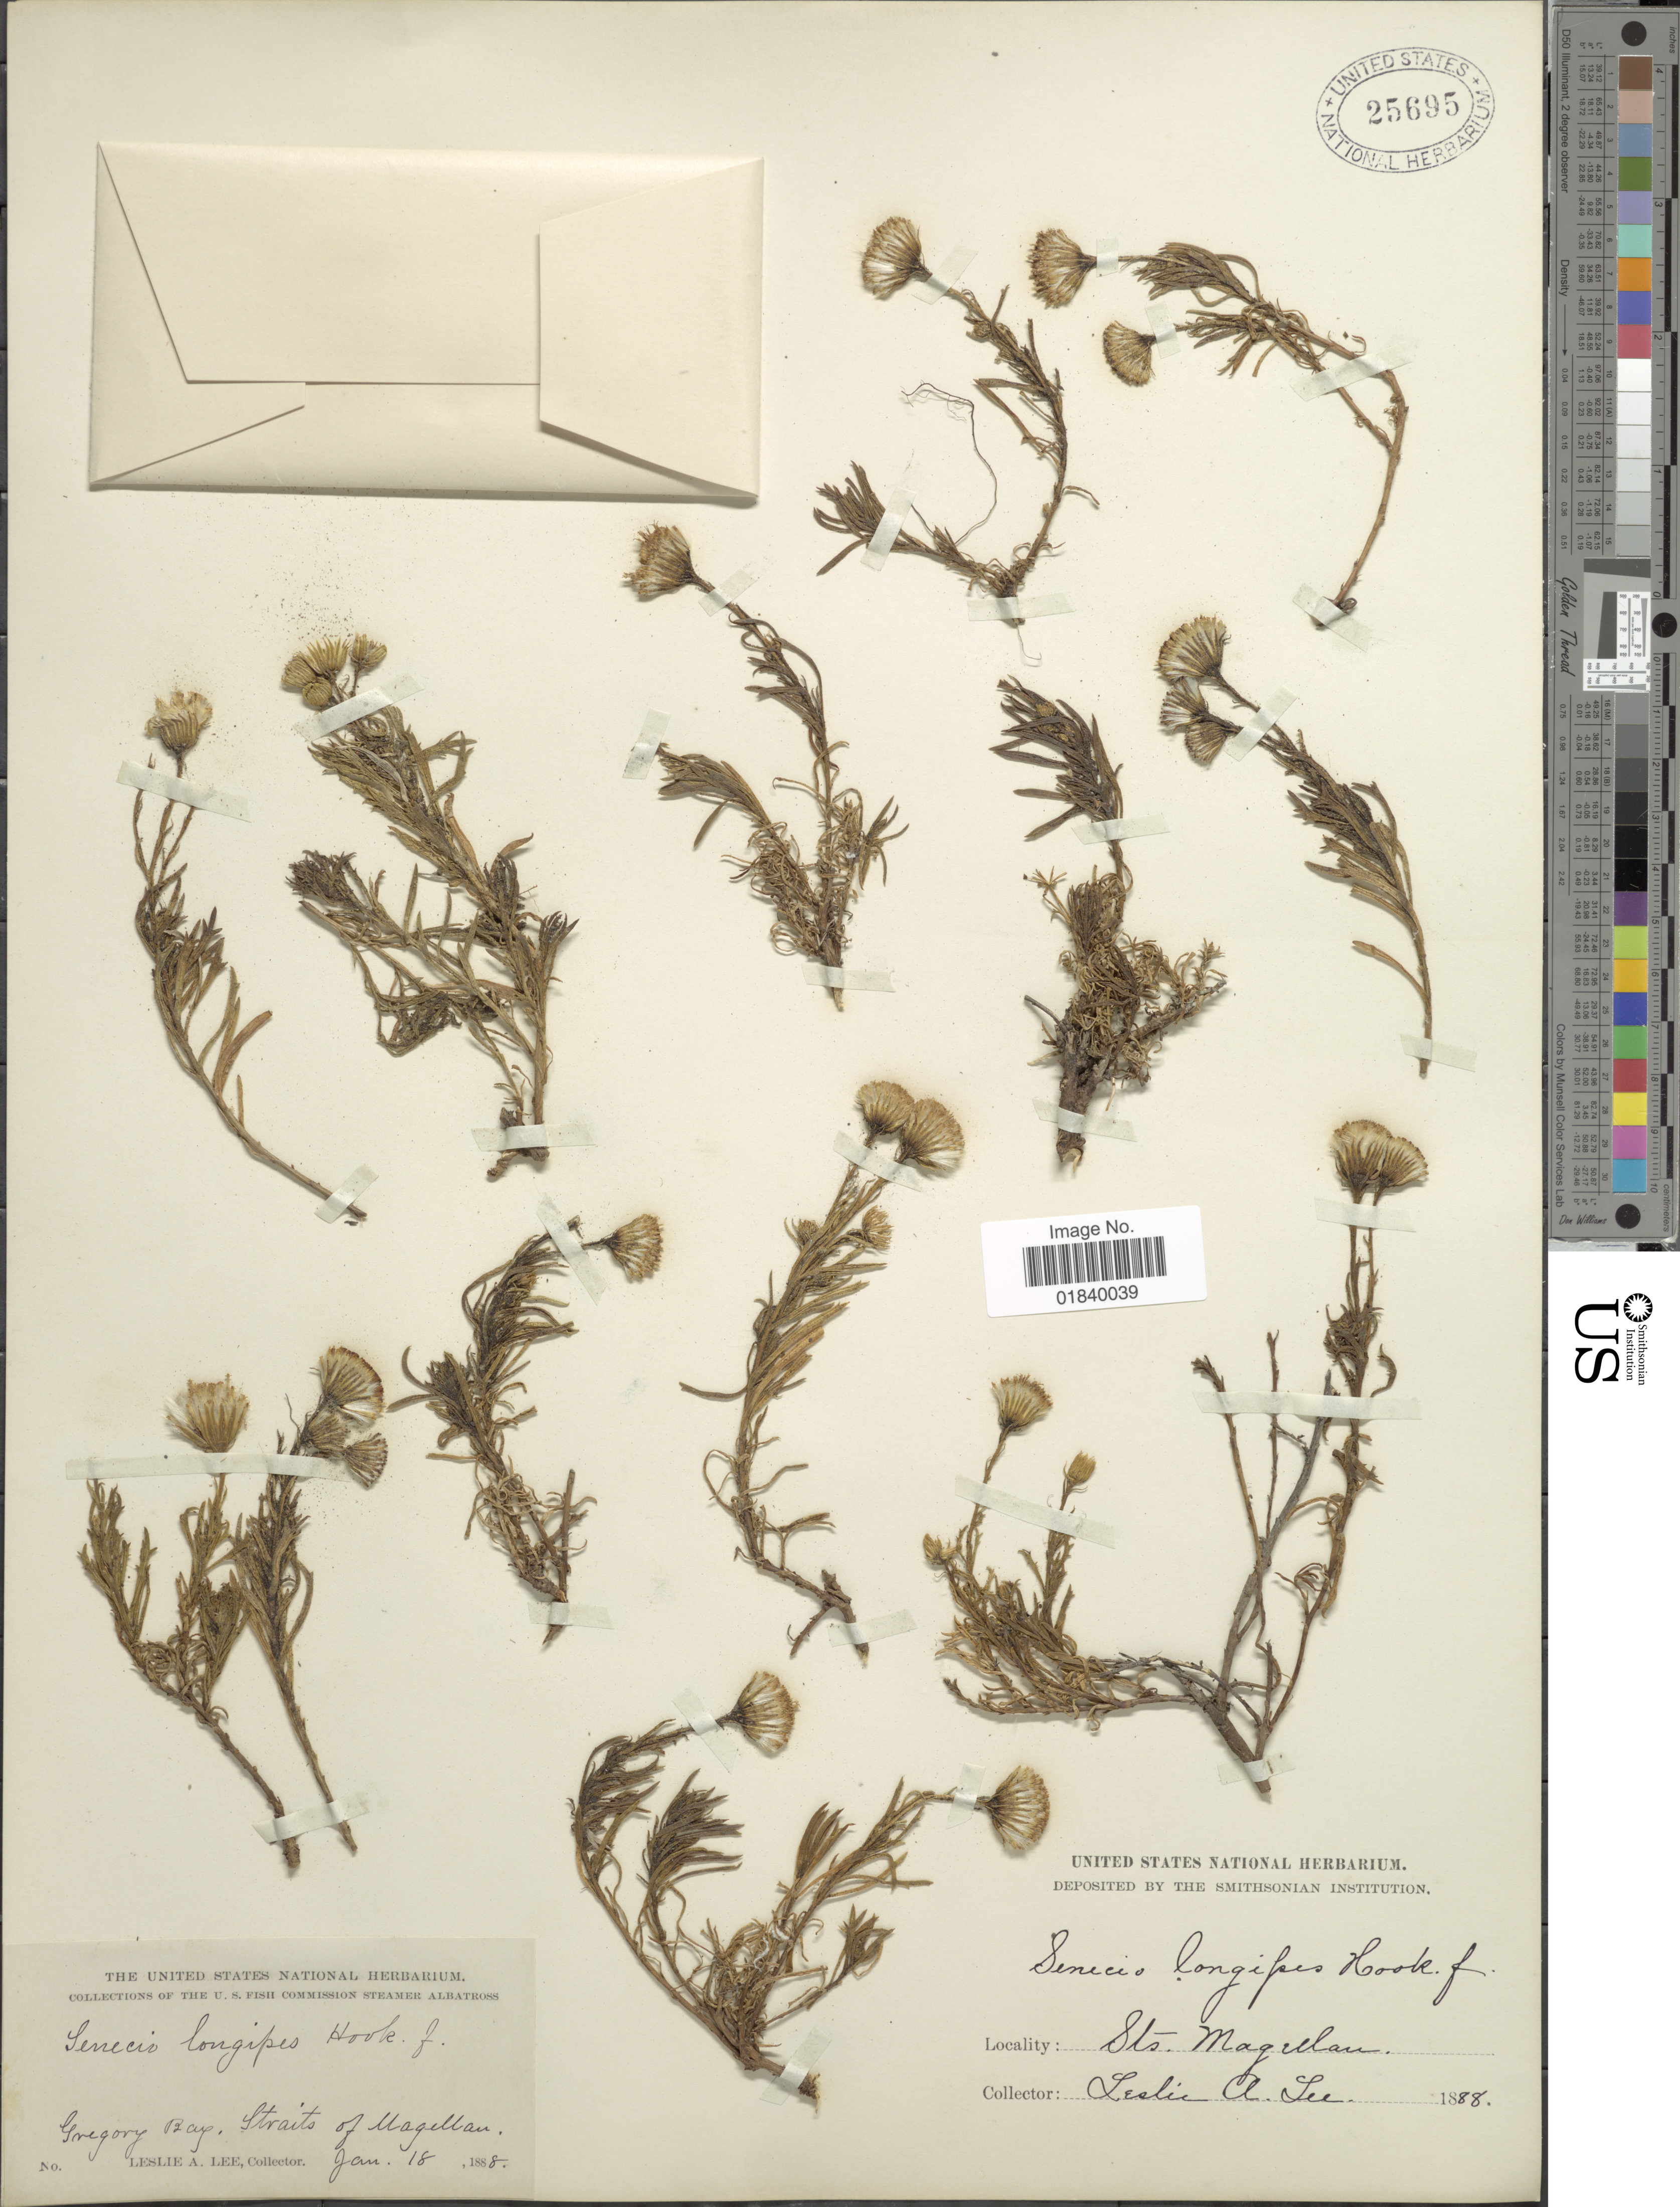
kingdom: Plantae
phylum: Tracheophyta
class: Magnoliopsida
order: Asterales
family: Asteraceae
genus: Kleinia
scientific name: Kleinia grantii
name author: (Oliv. & Hieron.) Hook. f.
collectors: L. Lee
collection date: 1888-01-18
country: Chile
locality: Gregory Bay, Straits of Magellan.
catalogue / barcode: US 25695